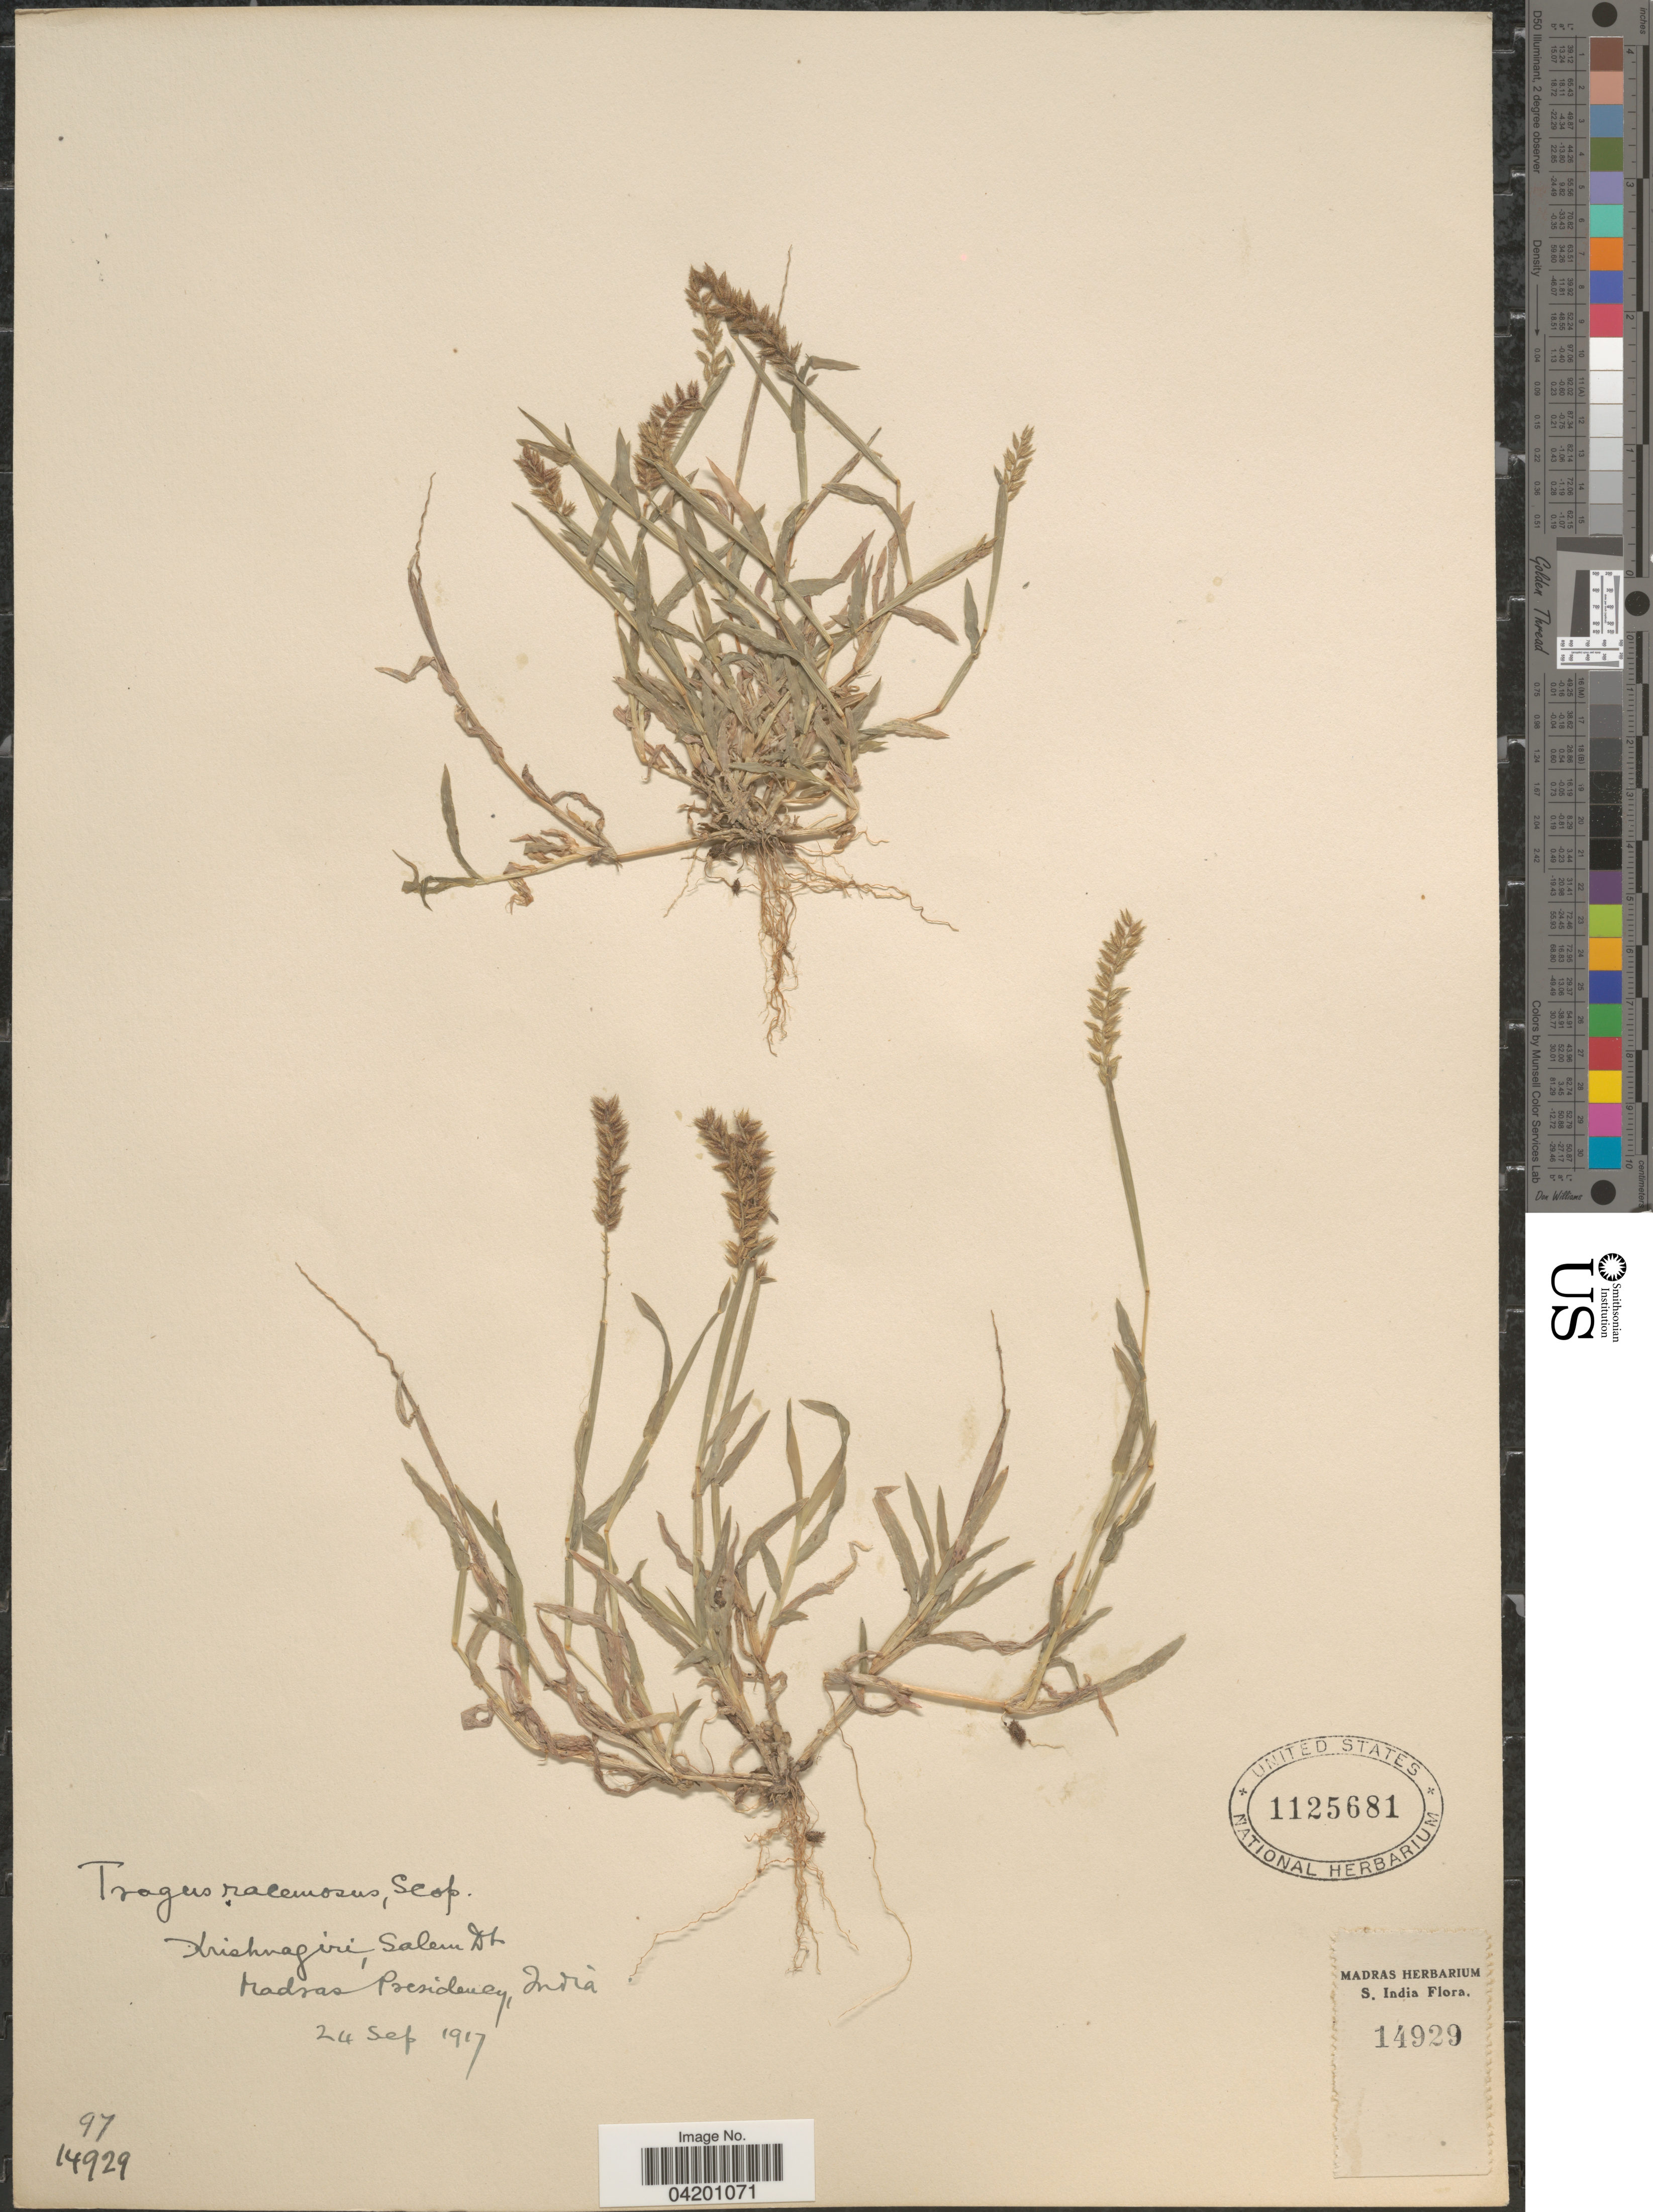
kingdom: Plantae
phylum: Tracheophyta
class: Liliopsida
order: Poales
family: Poaceae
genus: Tragus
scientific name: Tragus racemosus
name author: (L.) All.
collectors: Ex herb. Madras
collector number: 14929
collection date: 1917-09-24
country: India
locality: Krishnagiri, Salem Dt. Madras Presidency. S. India.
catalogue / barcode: US 1125681